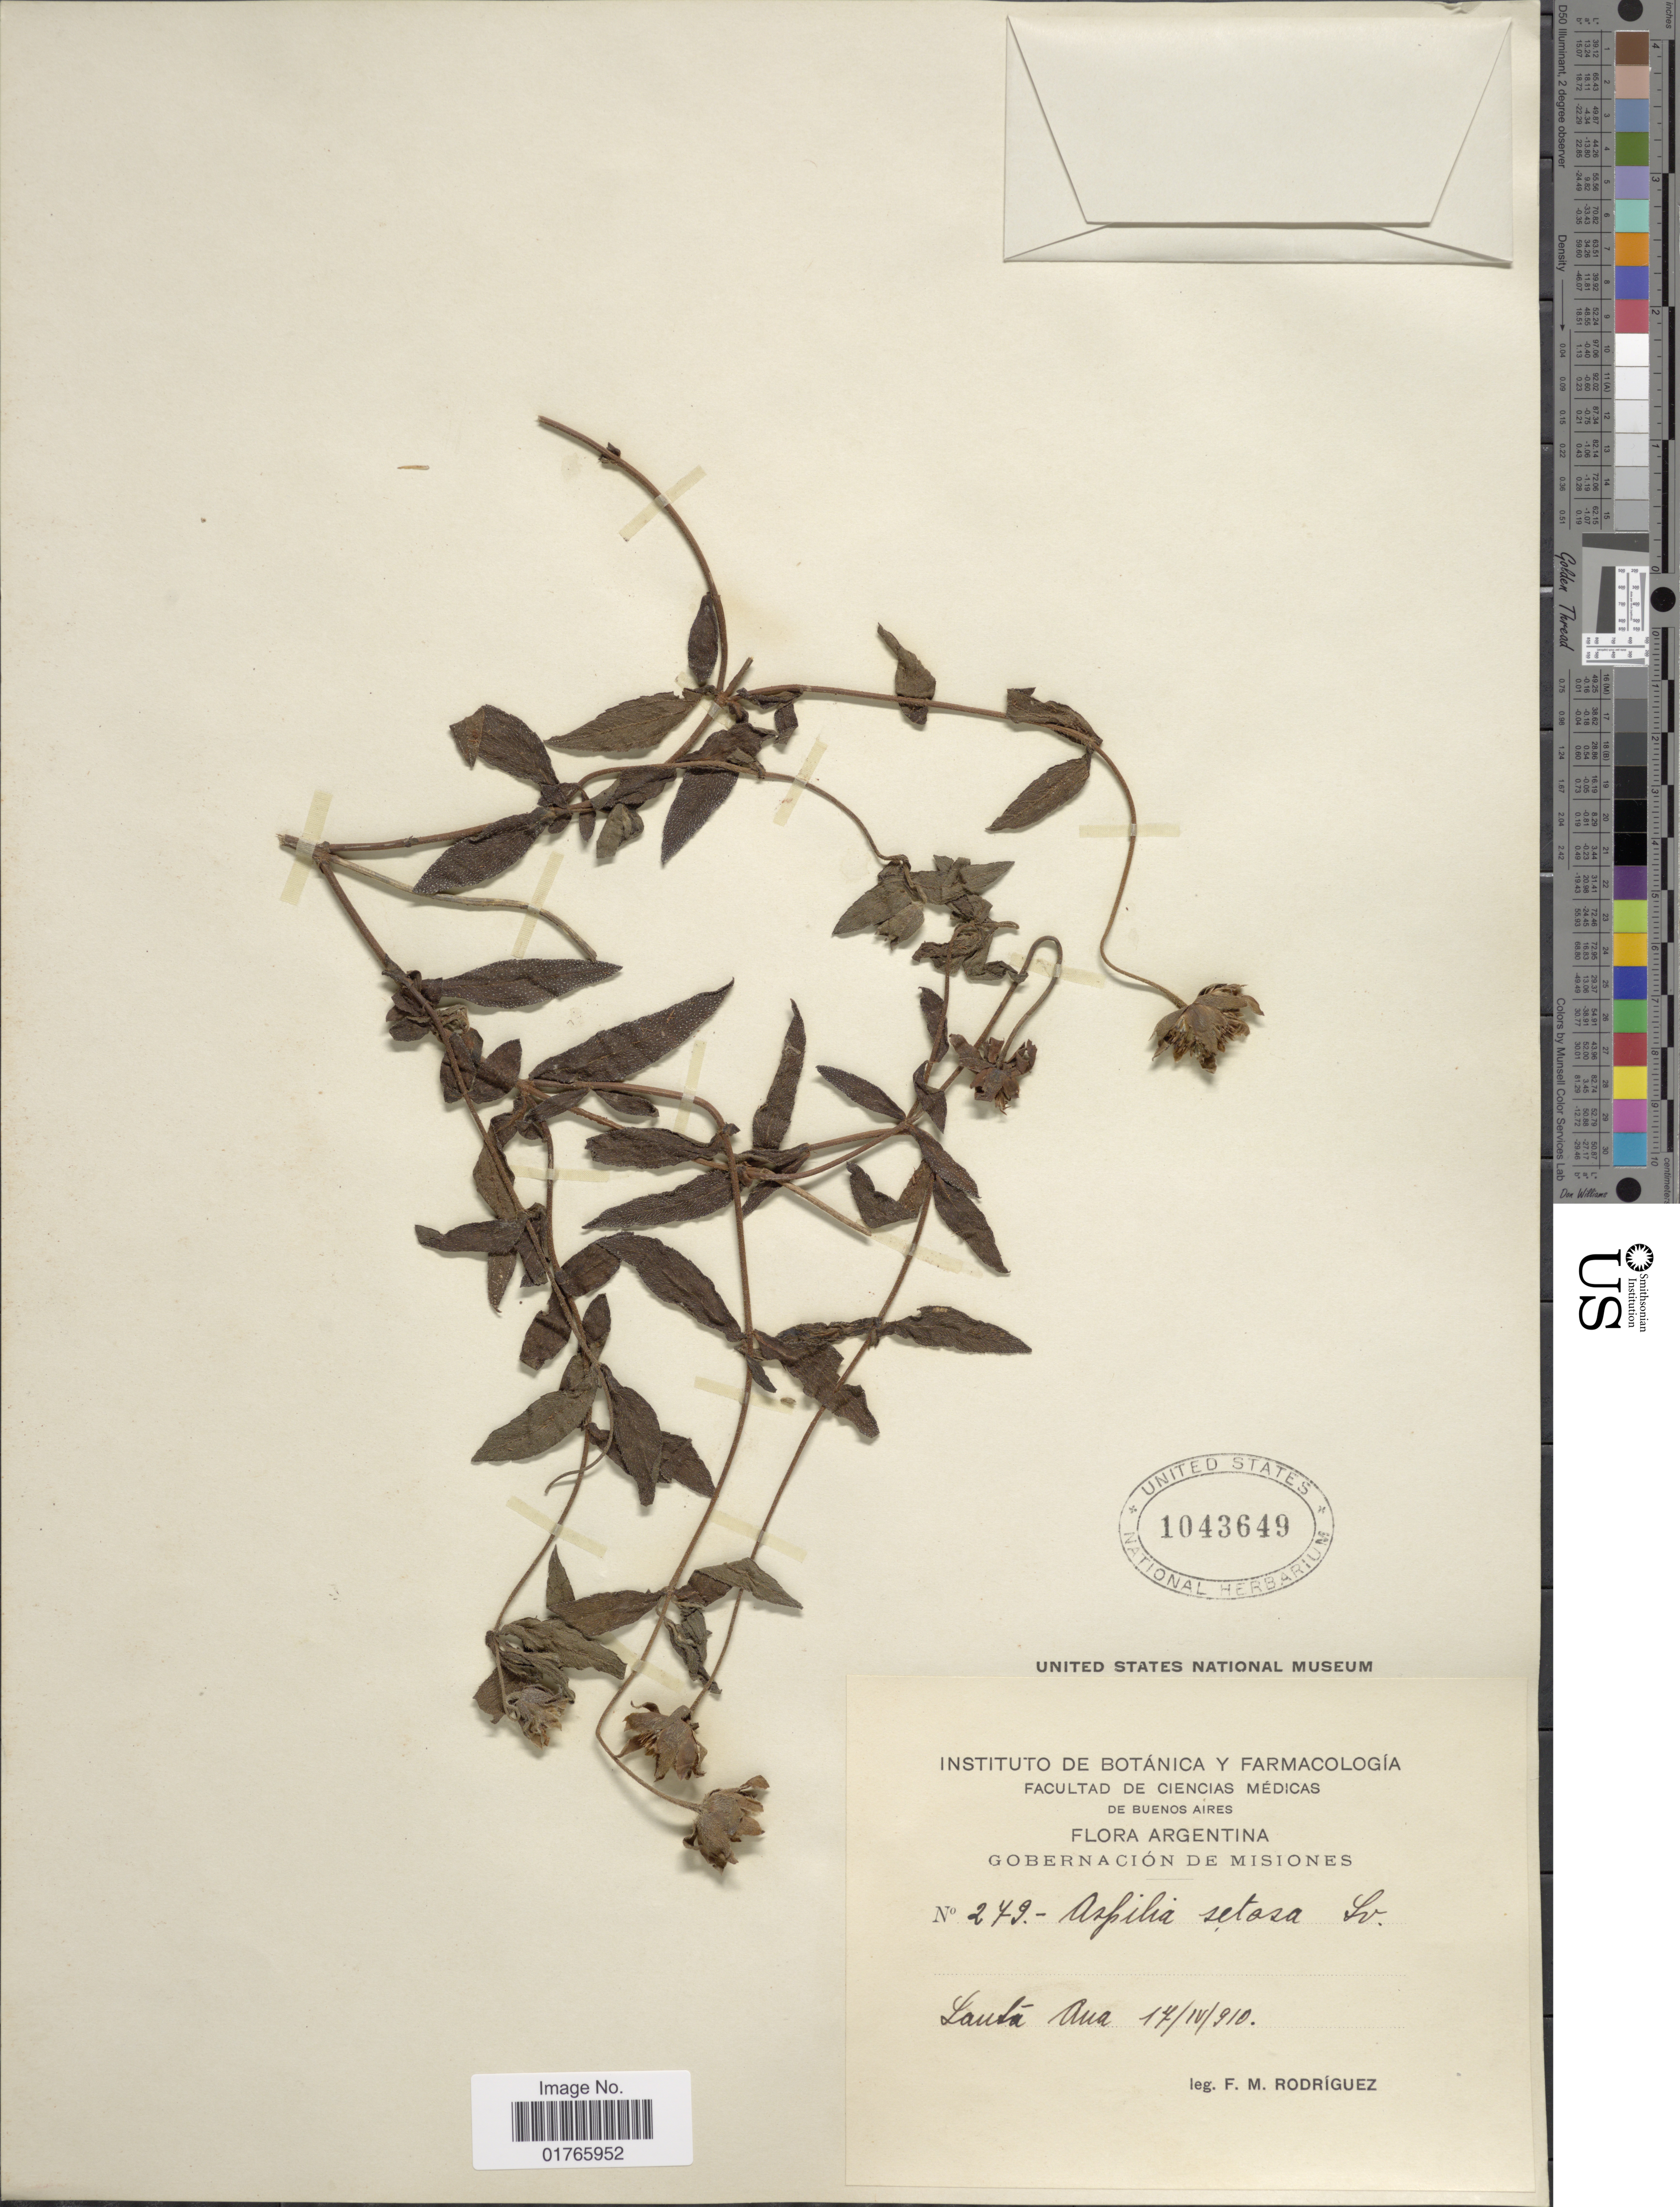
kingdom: Plantae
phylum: Tracheophyta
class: Magnoliopsida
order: Asterales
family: Asteraceae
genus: Aspilia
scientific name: Aspilia setosa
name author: Griseb.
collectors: F. M. Rodriguez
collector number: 279*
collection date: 1910-04-17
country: Argentina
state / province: Misiones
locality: Santa Ana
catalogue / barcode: US 1043649